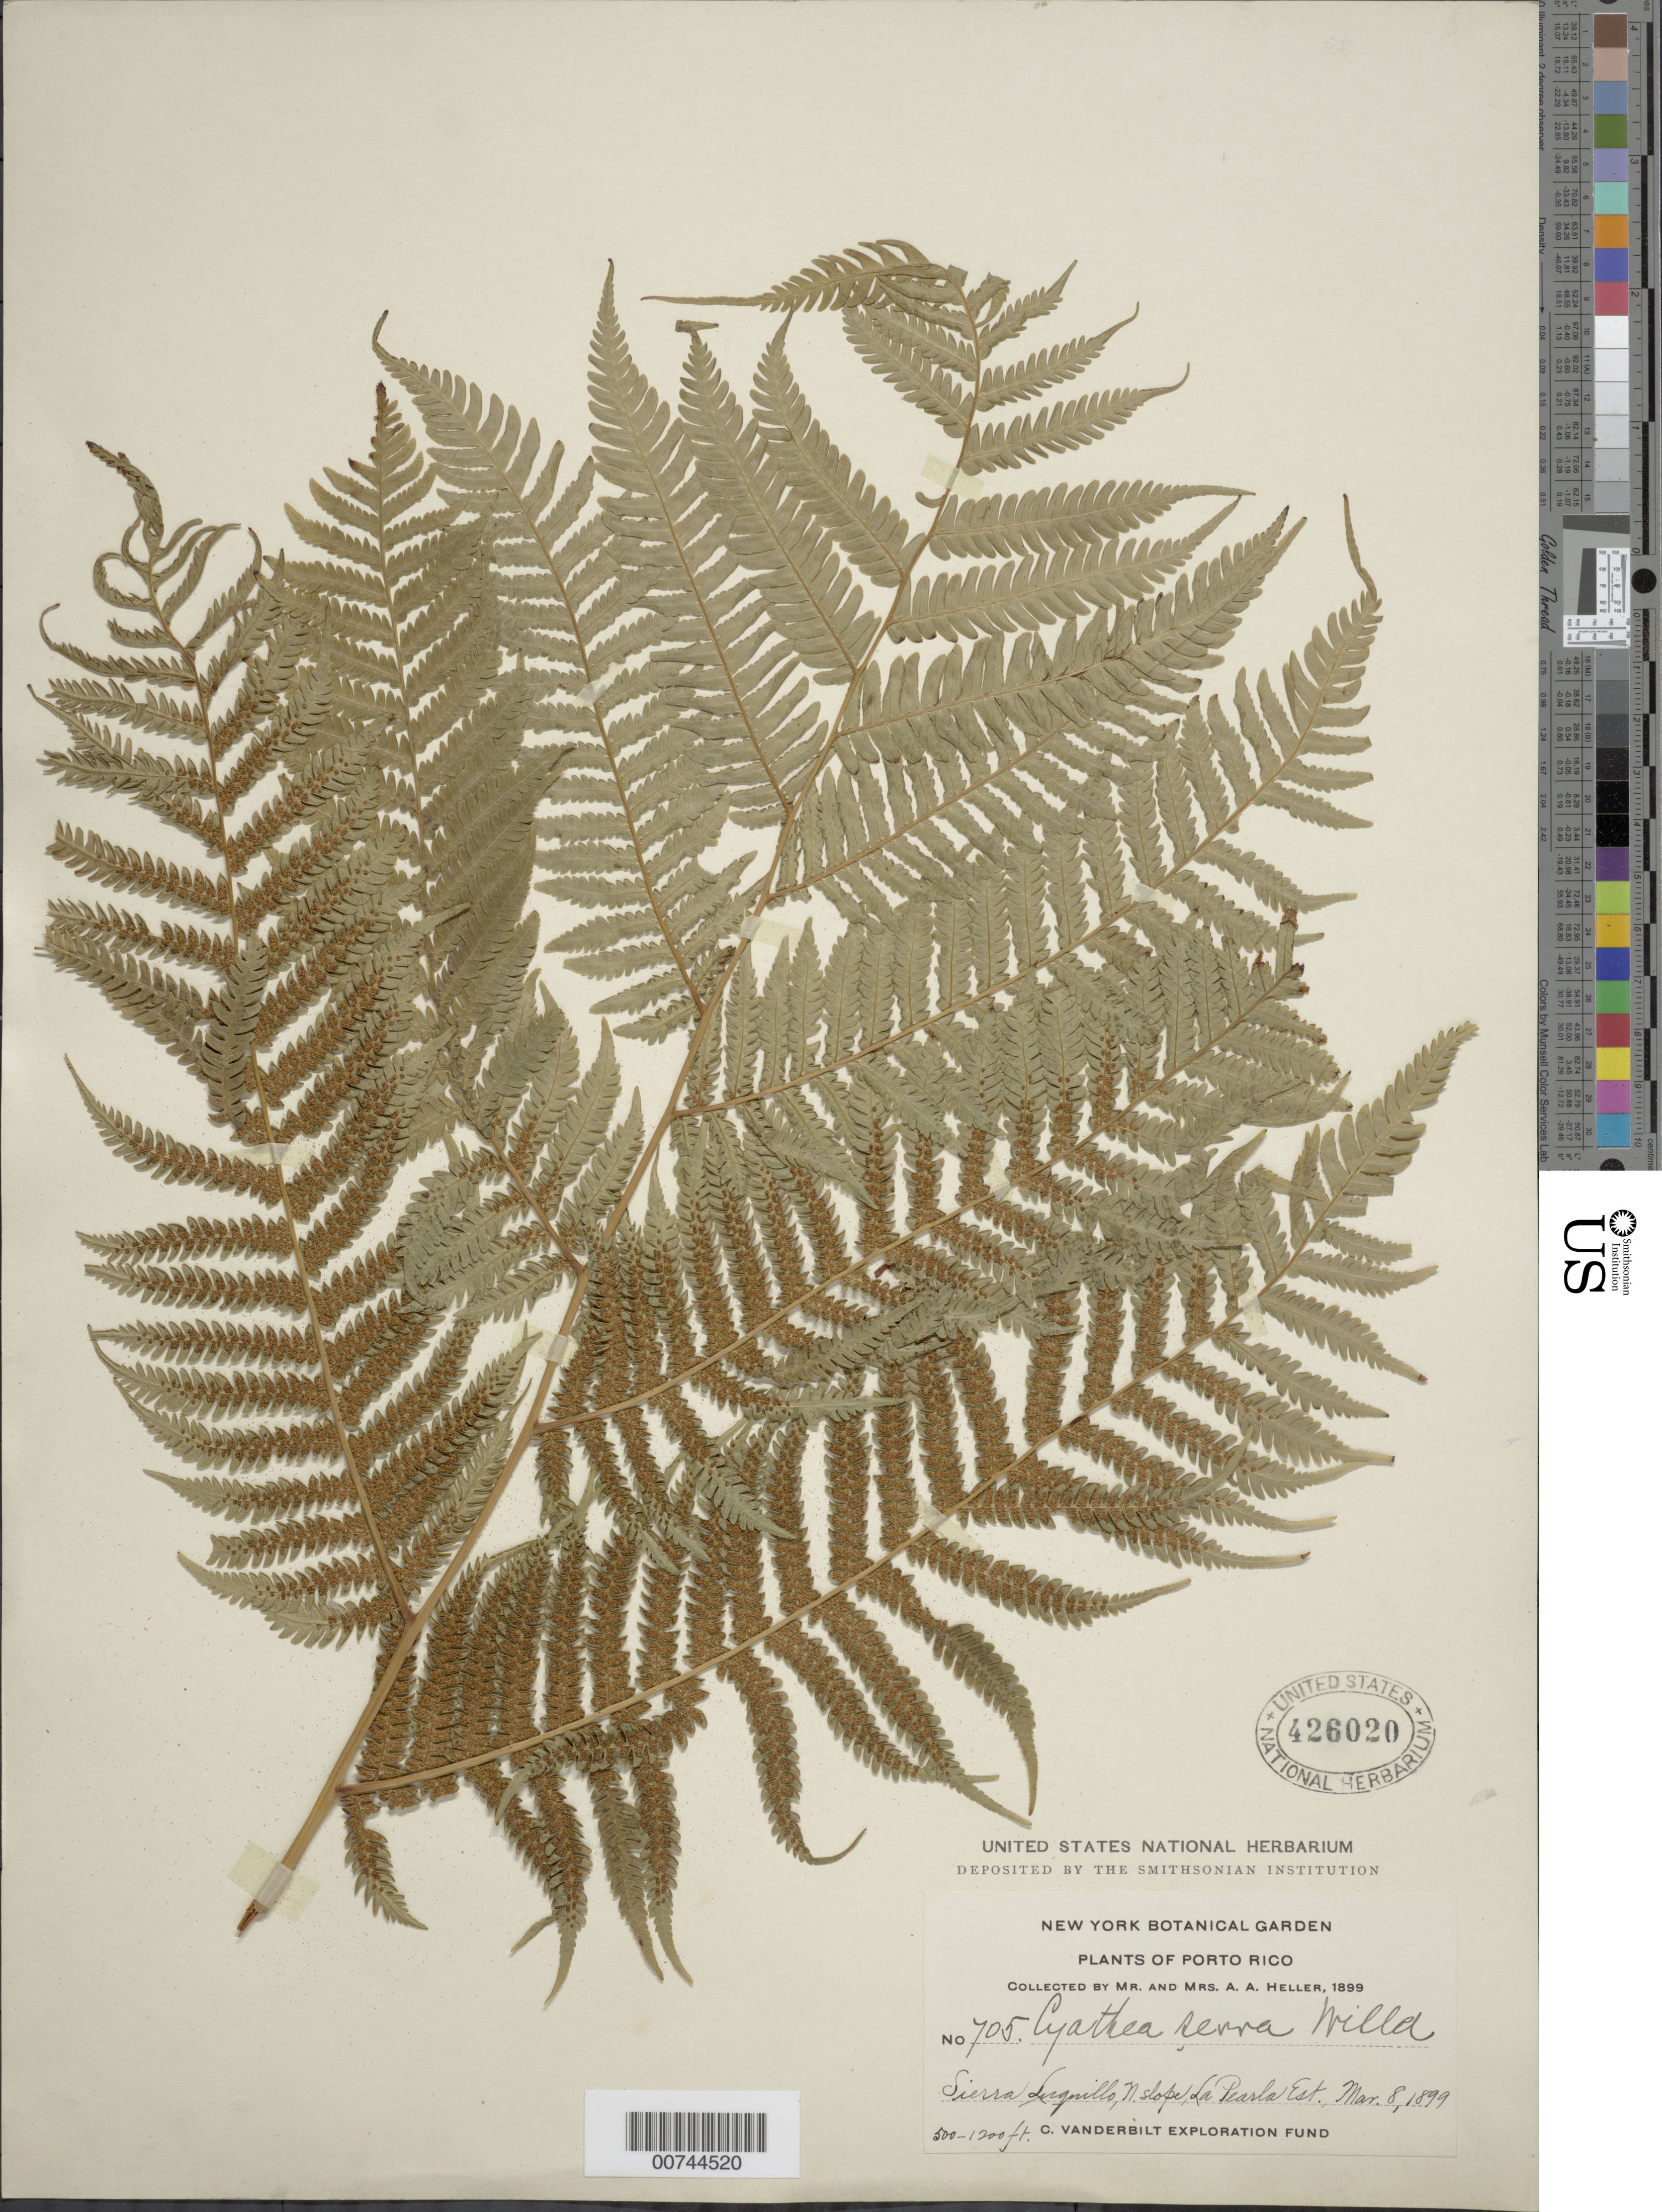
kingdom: Plantae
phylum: Tracheophyta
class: Polypodiopsida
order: Cyatheales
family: Cyatheaceae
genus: Cyathea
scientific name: Cyathea arborea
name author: (L.) Sm.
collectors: A. A. Heller & E. G. Heller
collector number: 705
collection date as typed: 08 Mar 1899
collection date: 1899-03-08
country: Puerto Rico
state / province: Luquillo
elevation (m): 152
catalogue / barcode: US 426020